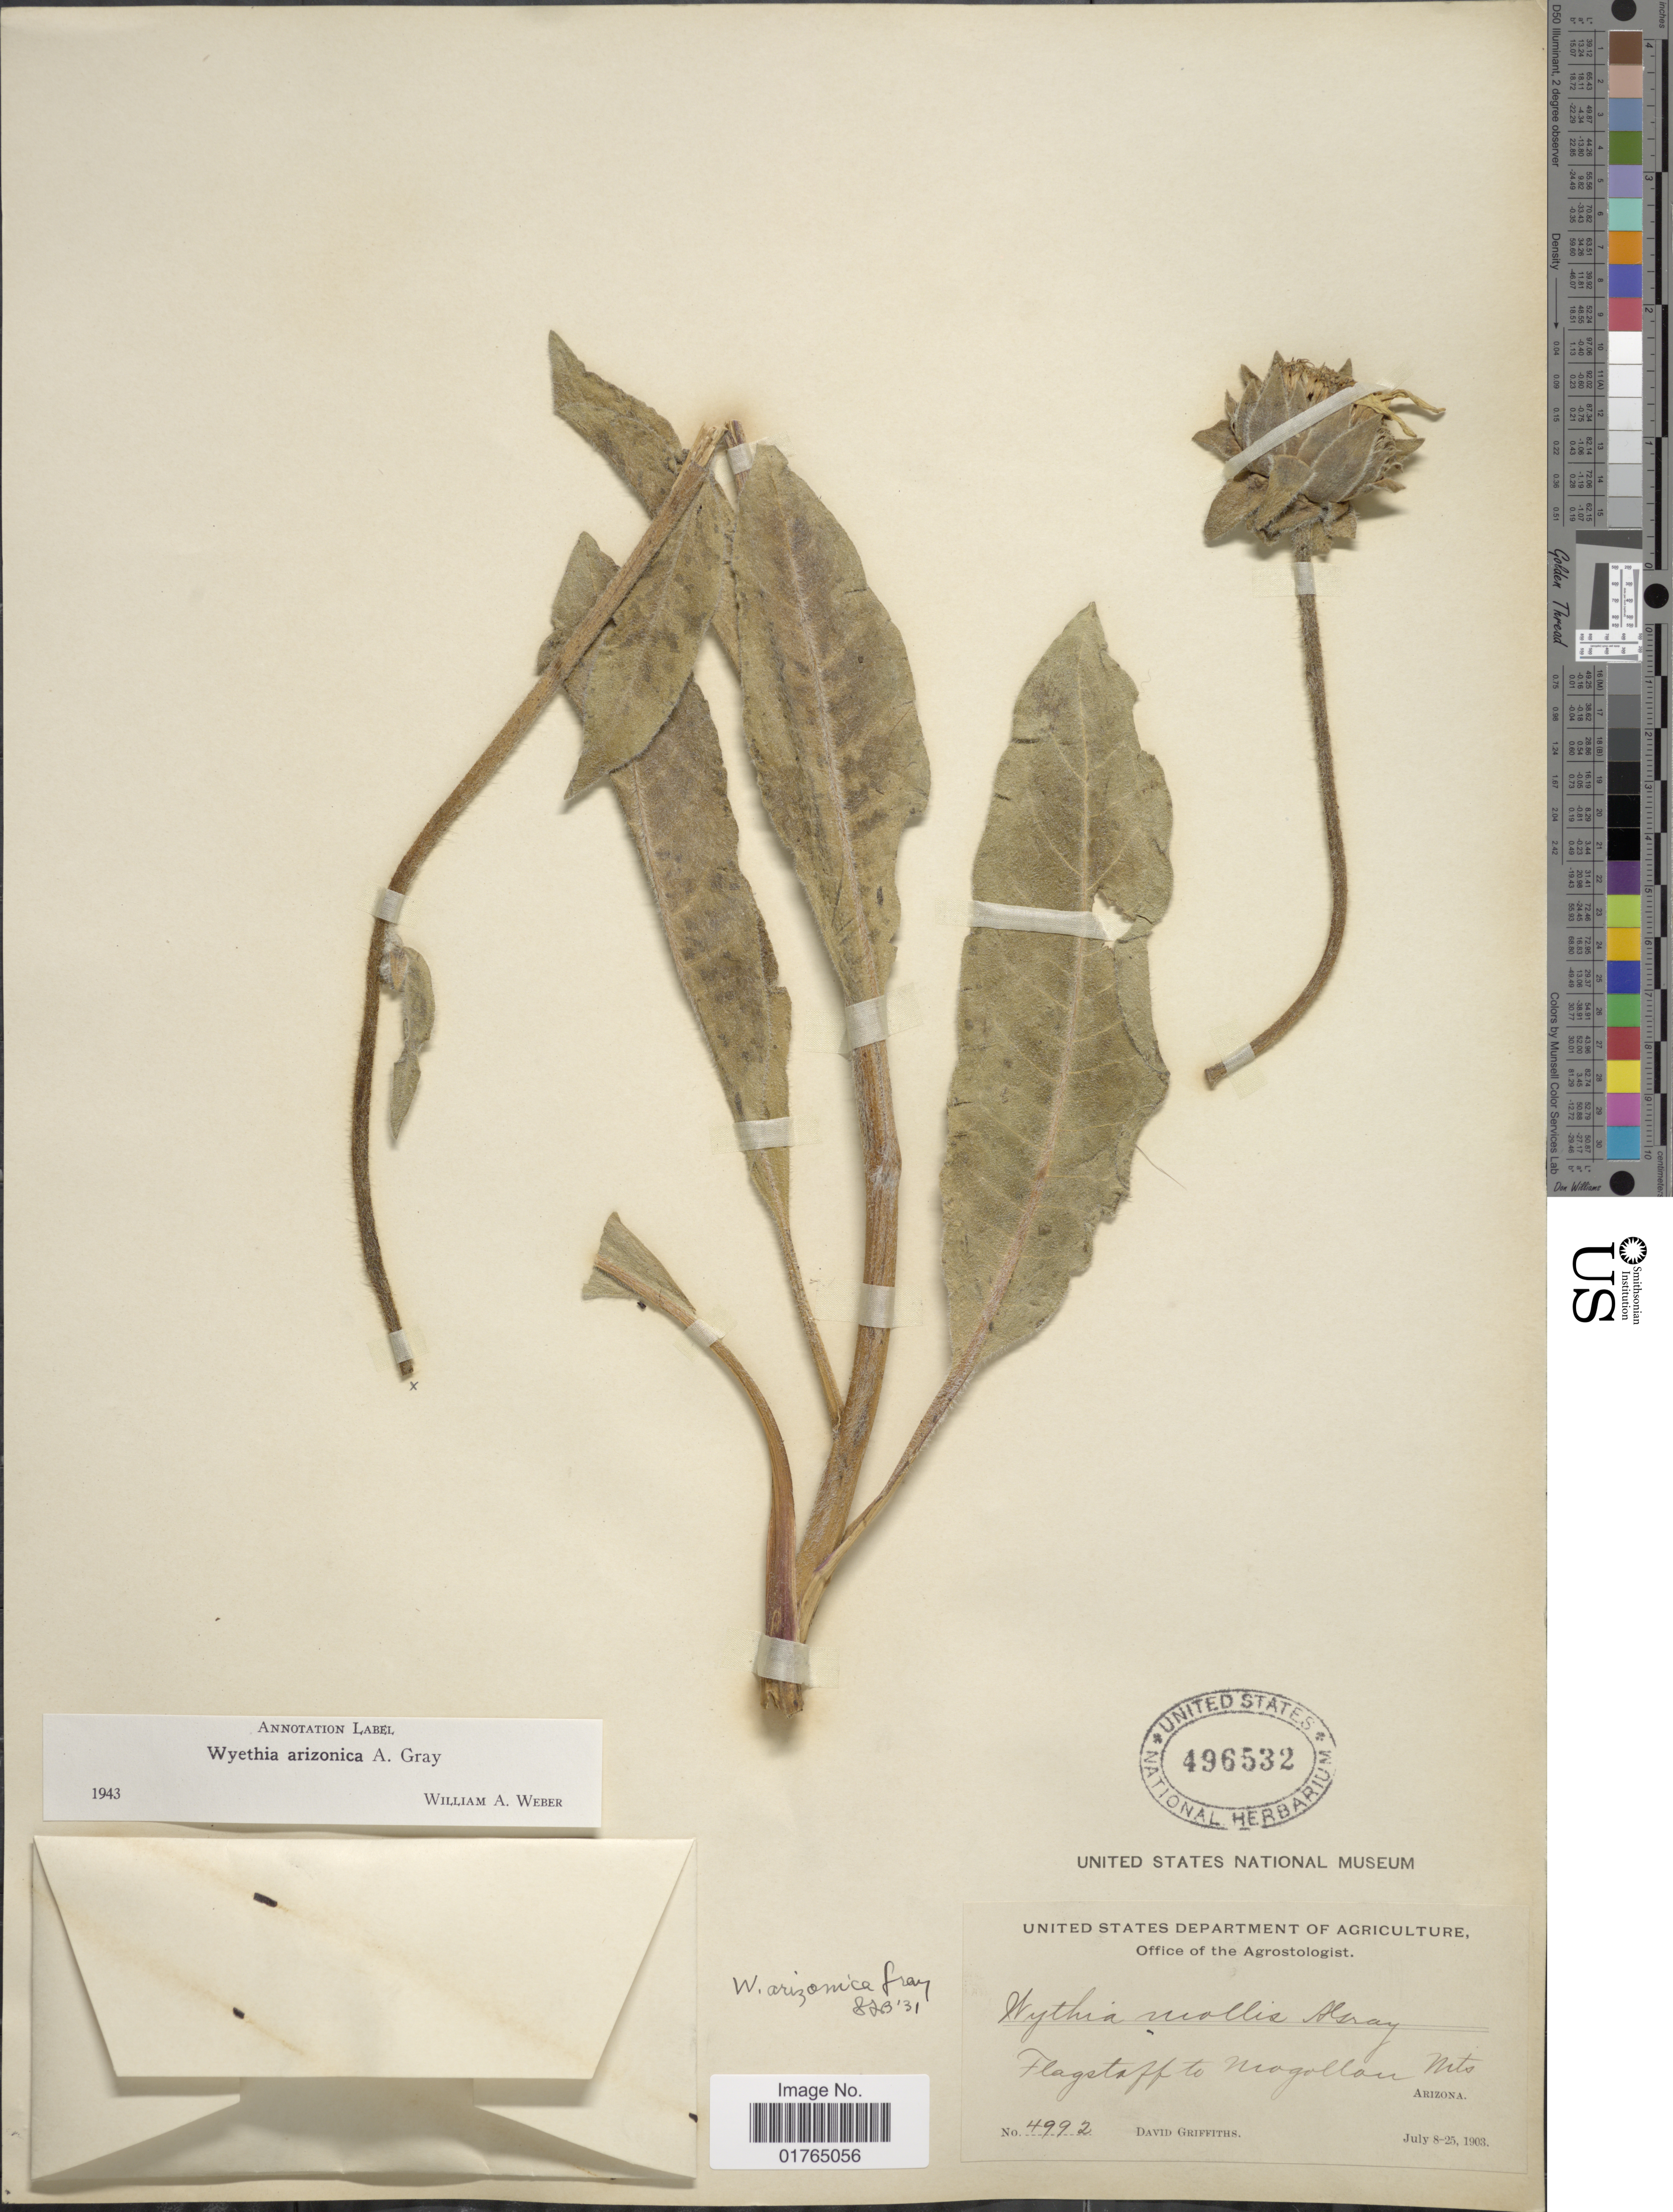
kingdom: Plantae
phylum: Tracheophyta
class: Magnoliopsida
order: Asterales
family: Asteraceae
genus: Wyethia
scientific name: Wyethia arizonica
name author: A. Gray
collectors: D. Griffiths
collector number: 4992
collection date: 1903-07-08/1903-07-25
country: United States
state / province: Arizona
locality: Flagstaff to Mogollon Mts.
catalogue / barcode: US 496532